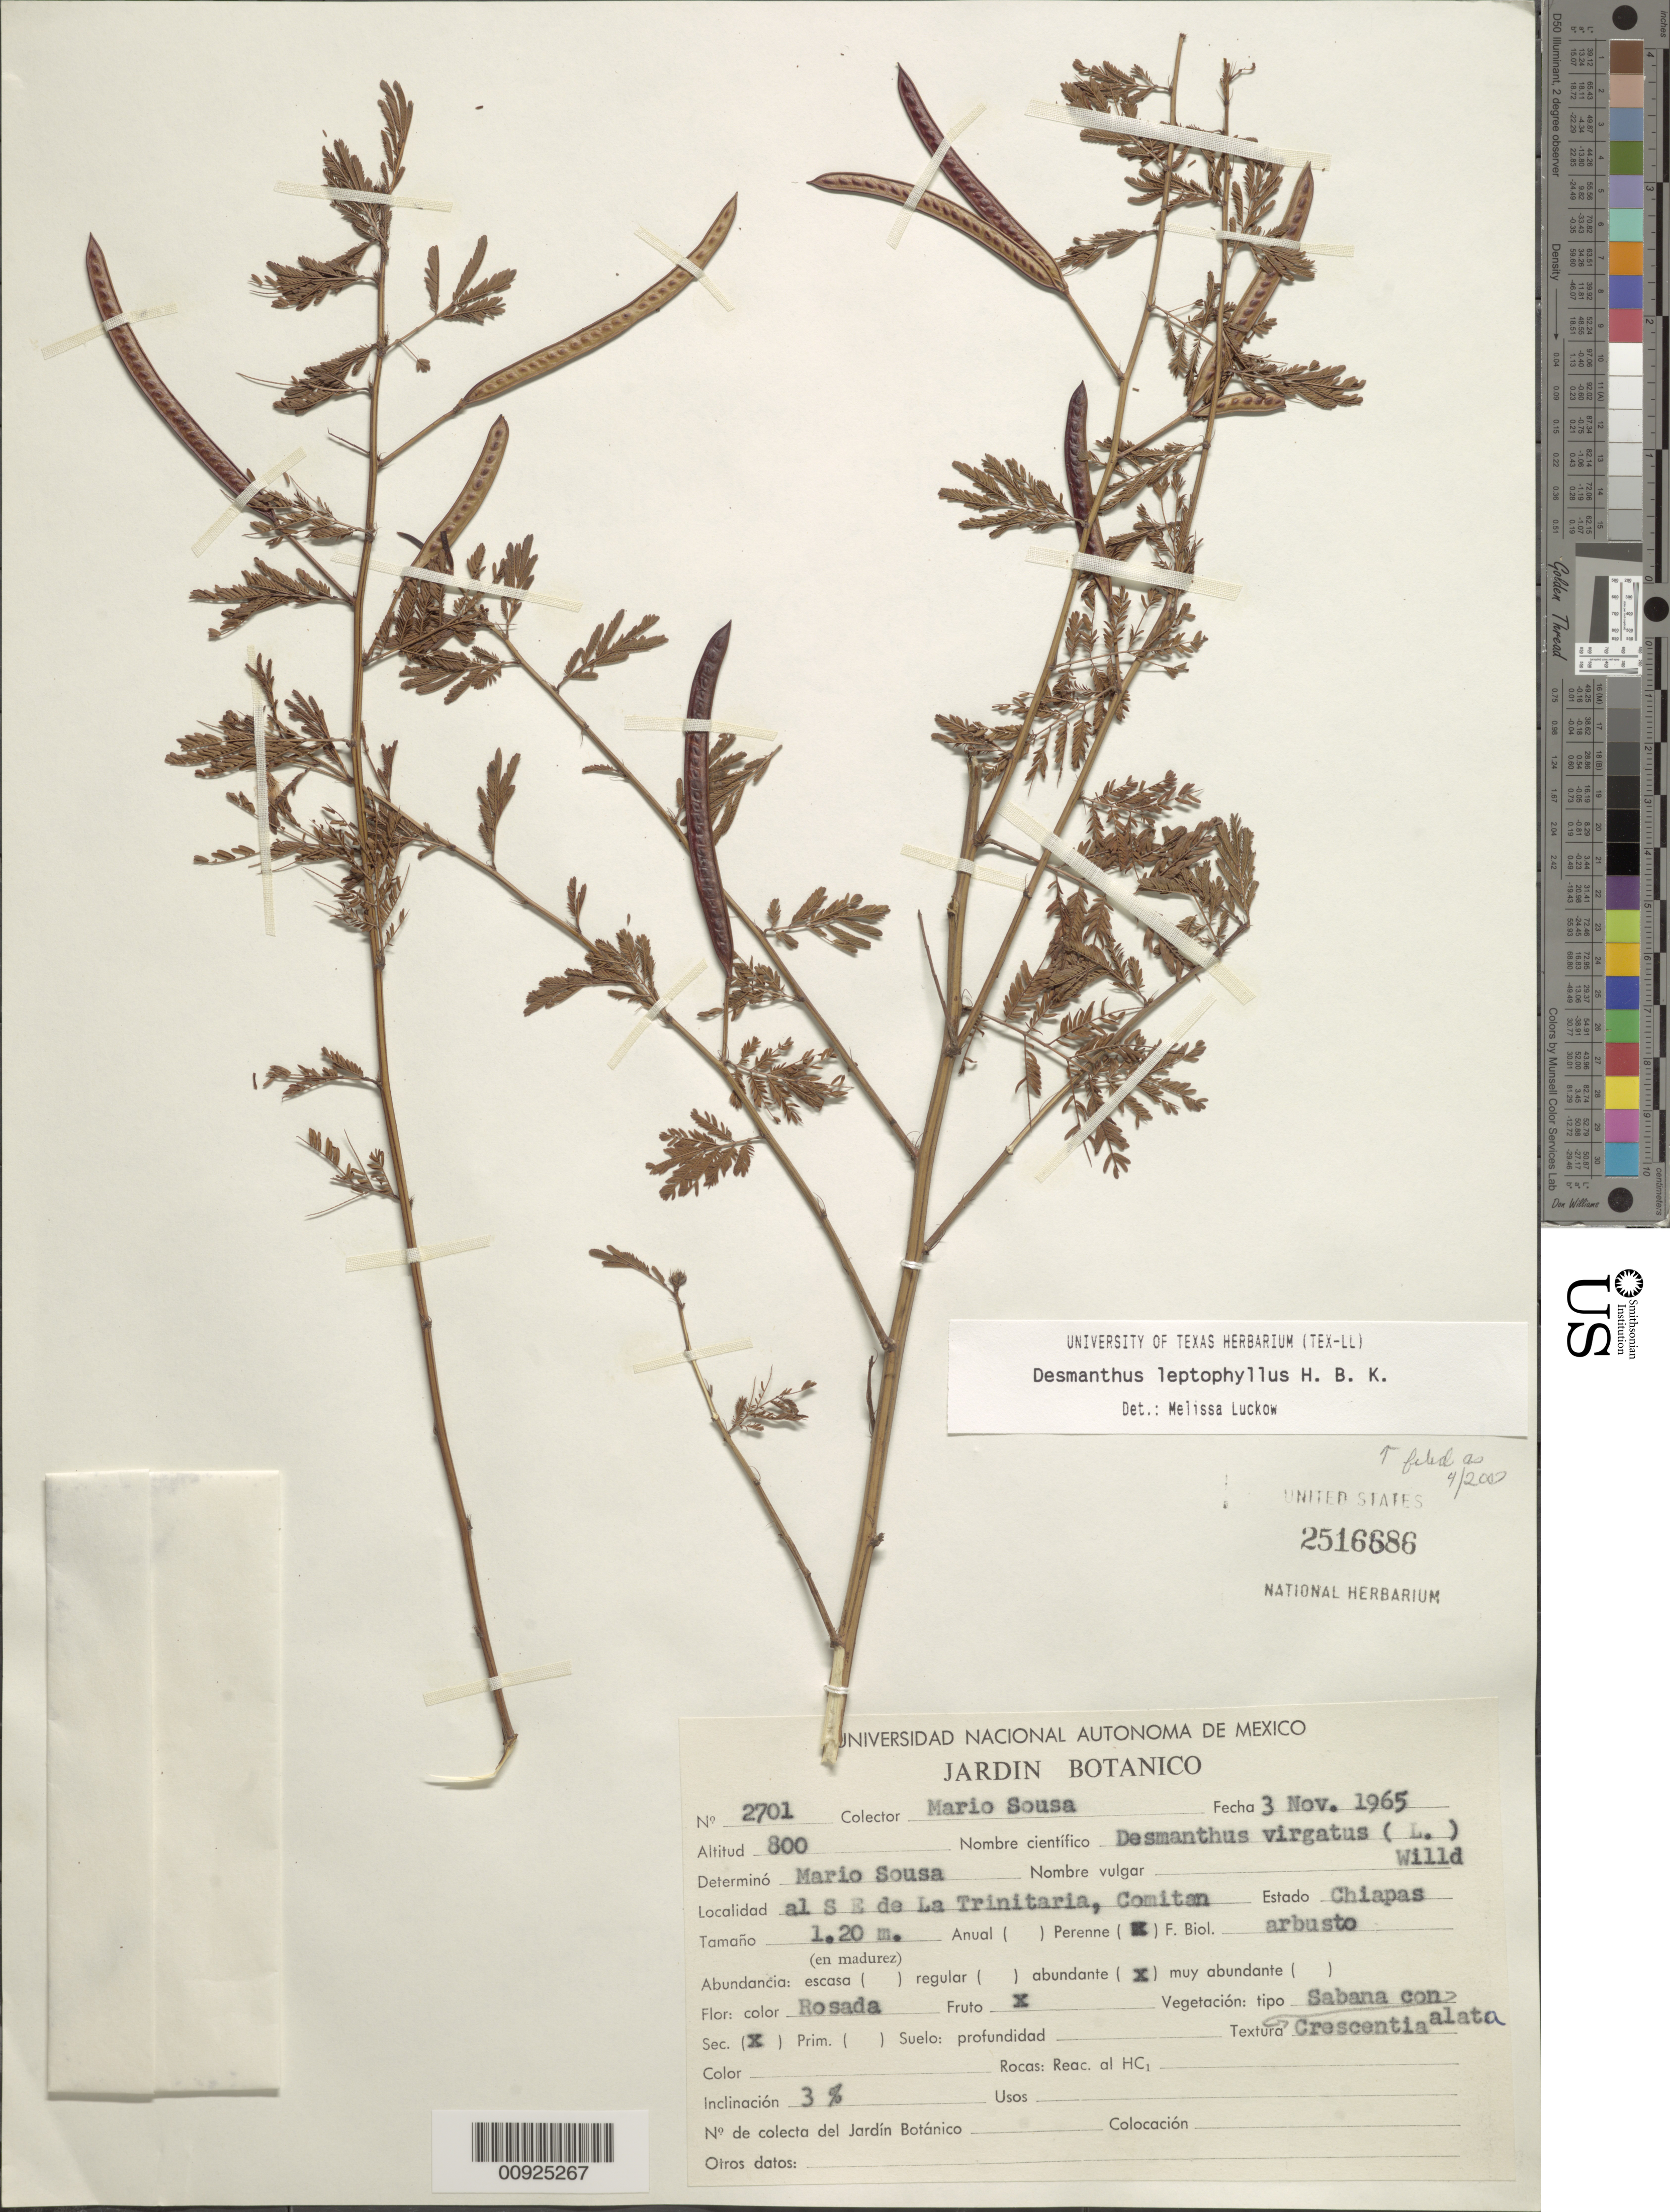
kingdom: Plantae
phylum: Tracheophyta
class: Magnoliopsida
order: Fabales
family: Fabaceae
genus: Desmanthus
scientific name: Desmanthus leptophyllus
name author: Kunth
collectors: M. Sousa S.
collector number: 2701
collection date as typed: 03 Nov 1965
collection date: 1965-11-03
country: Mexico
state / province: Chiapas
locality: Al SE de La Trinitaria, Comitan, Chiapas.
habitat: Veg. Secundaria. Sabana con Crescentia alata. Inclinación 3%.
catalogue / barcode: US 2516686